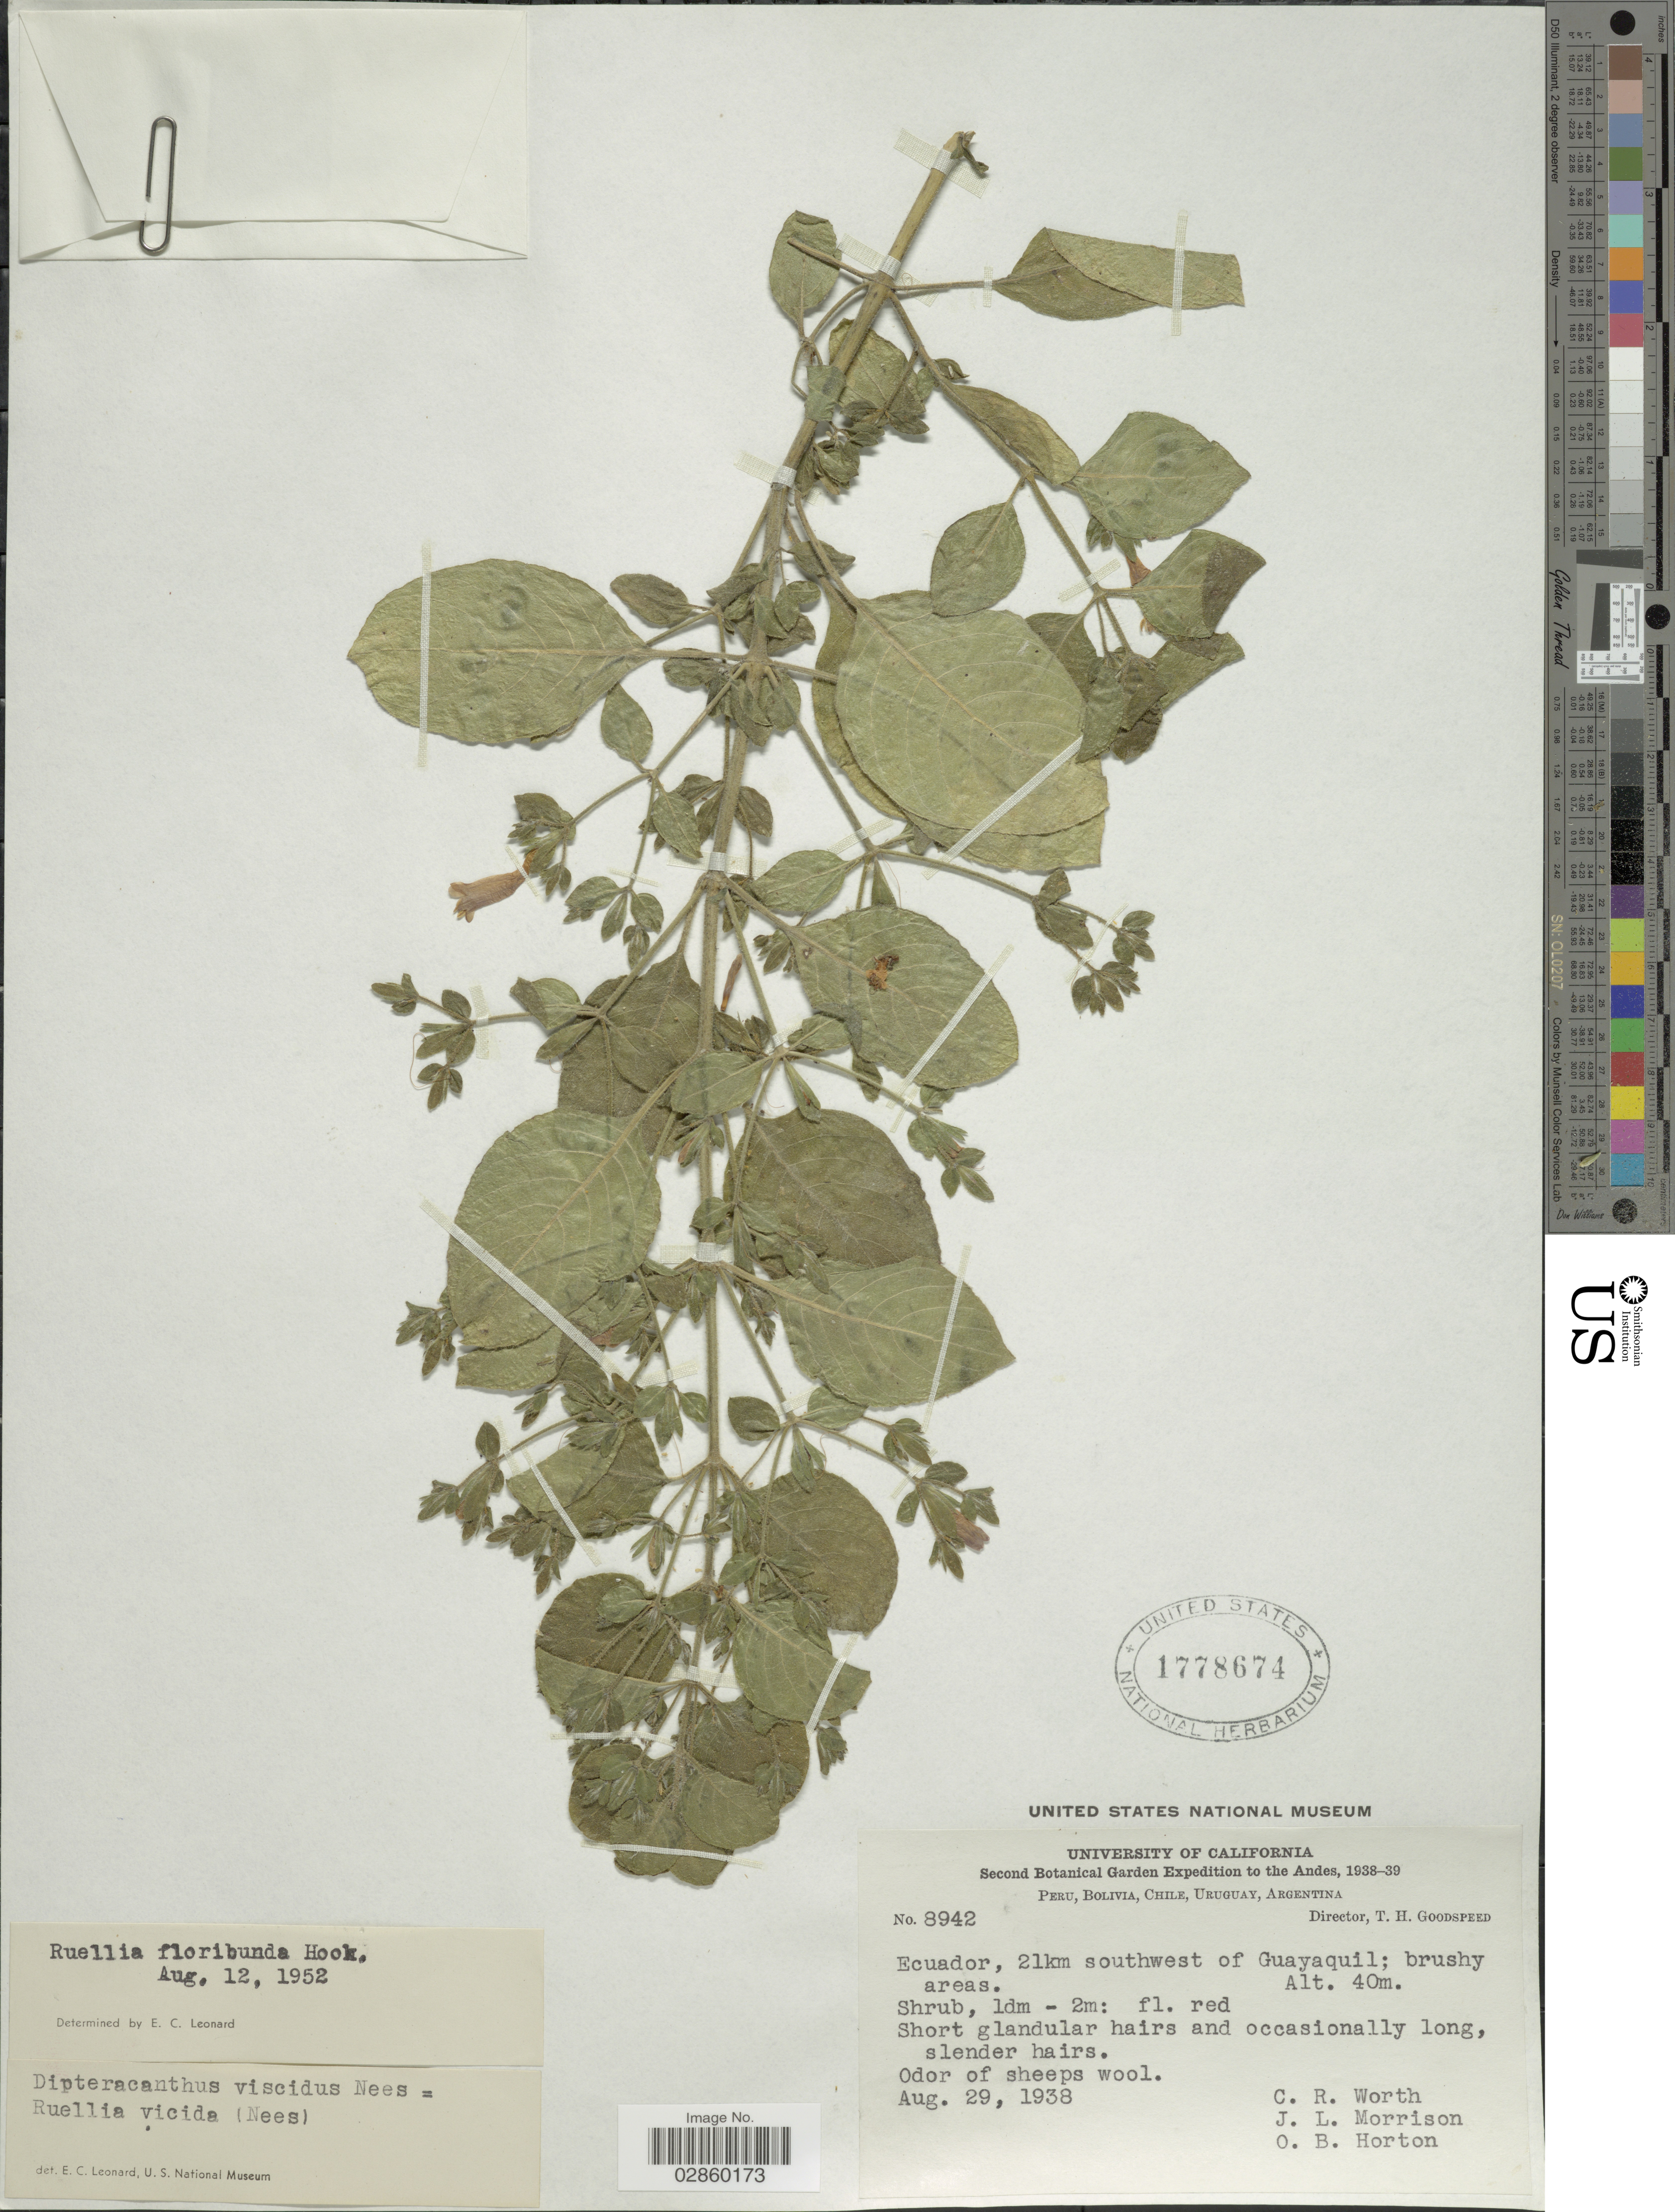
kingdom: Plantae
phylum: Tracheophyta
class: Magnoliopsida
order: Lamiales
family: Acanthaceae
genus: Ruellia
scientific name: Ruellia floribunda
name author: Hook.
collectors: C. R. Worth, J. Morrison & O. B. Horton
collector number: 8942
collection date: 1938-08-29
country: Ecuador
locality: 21km southwest of Guayaquil, brushy areas.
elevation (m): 40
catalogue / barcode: US 1778674